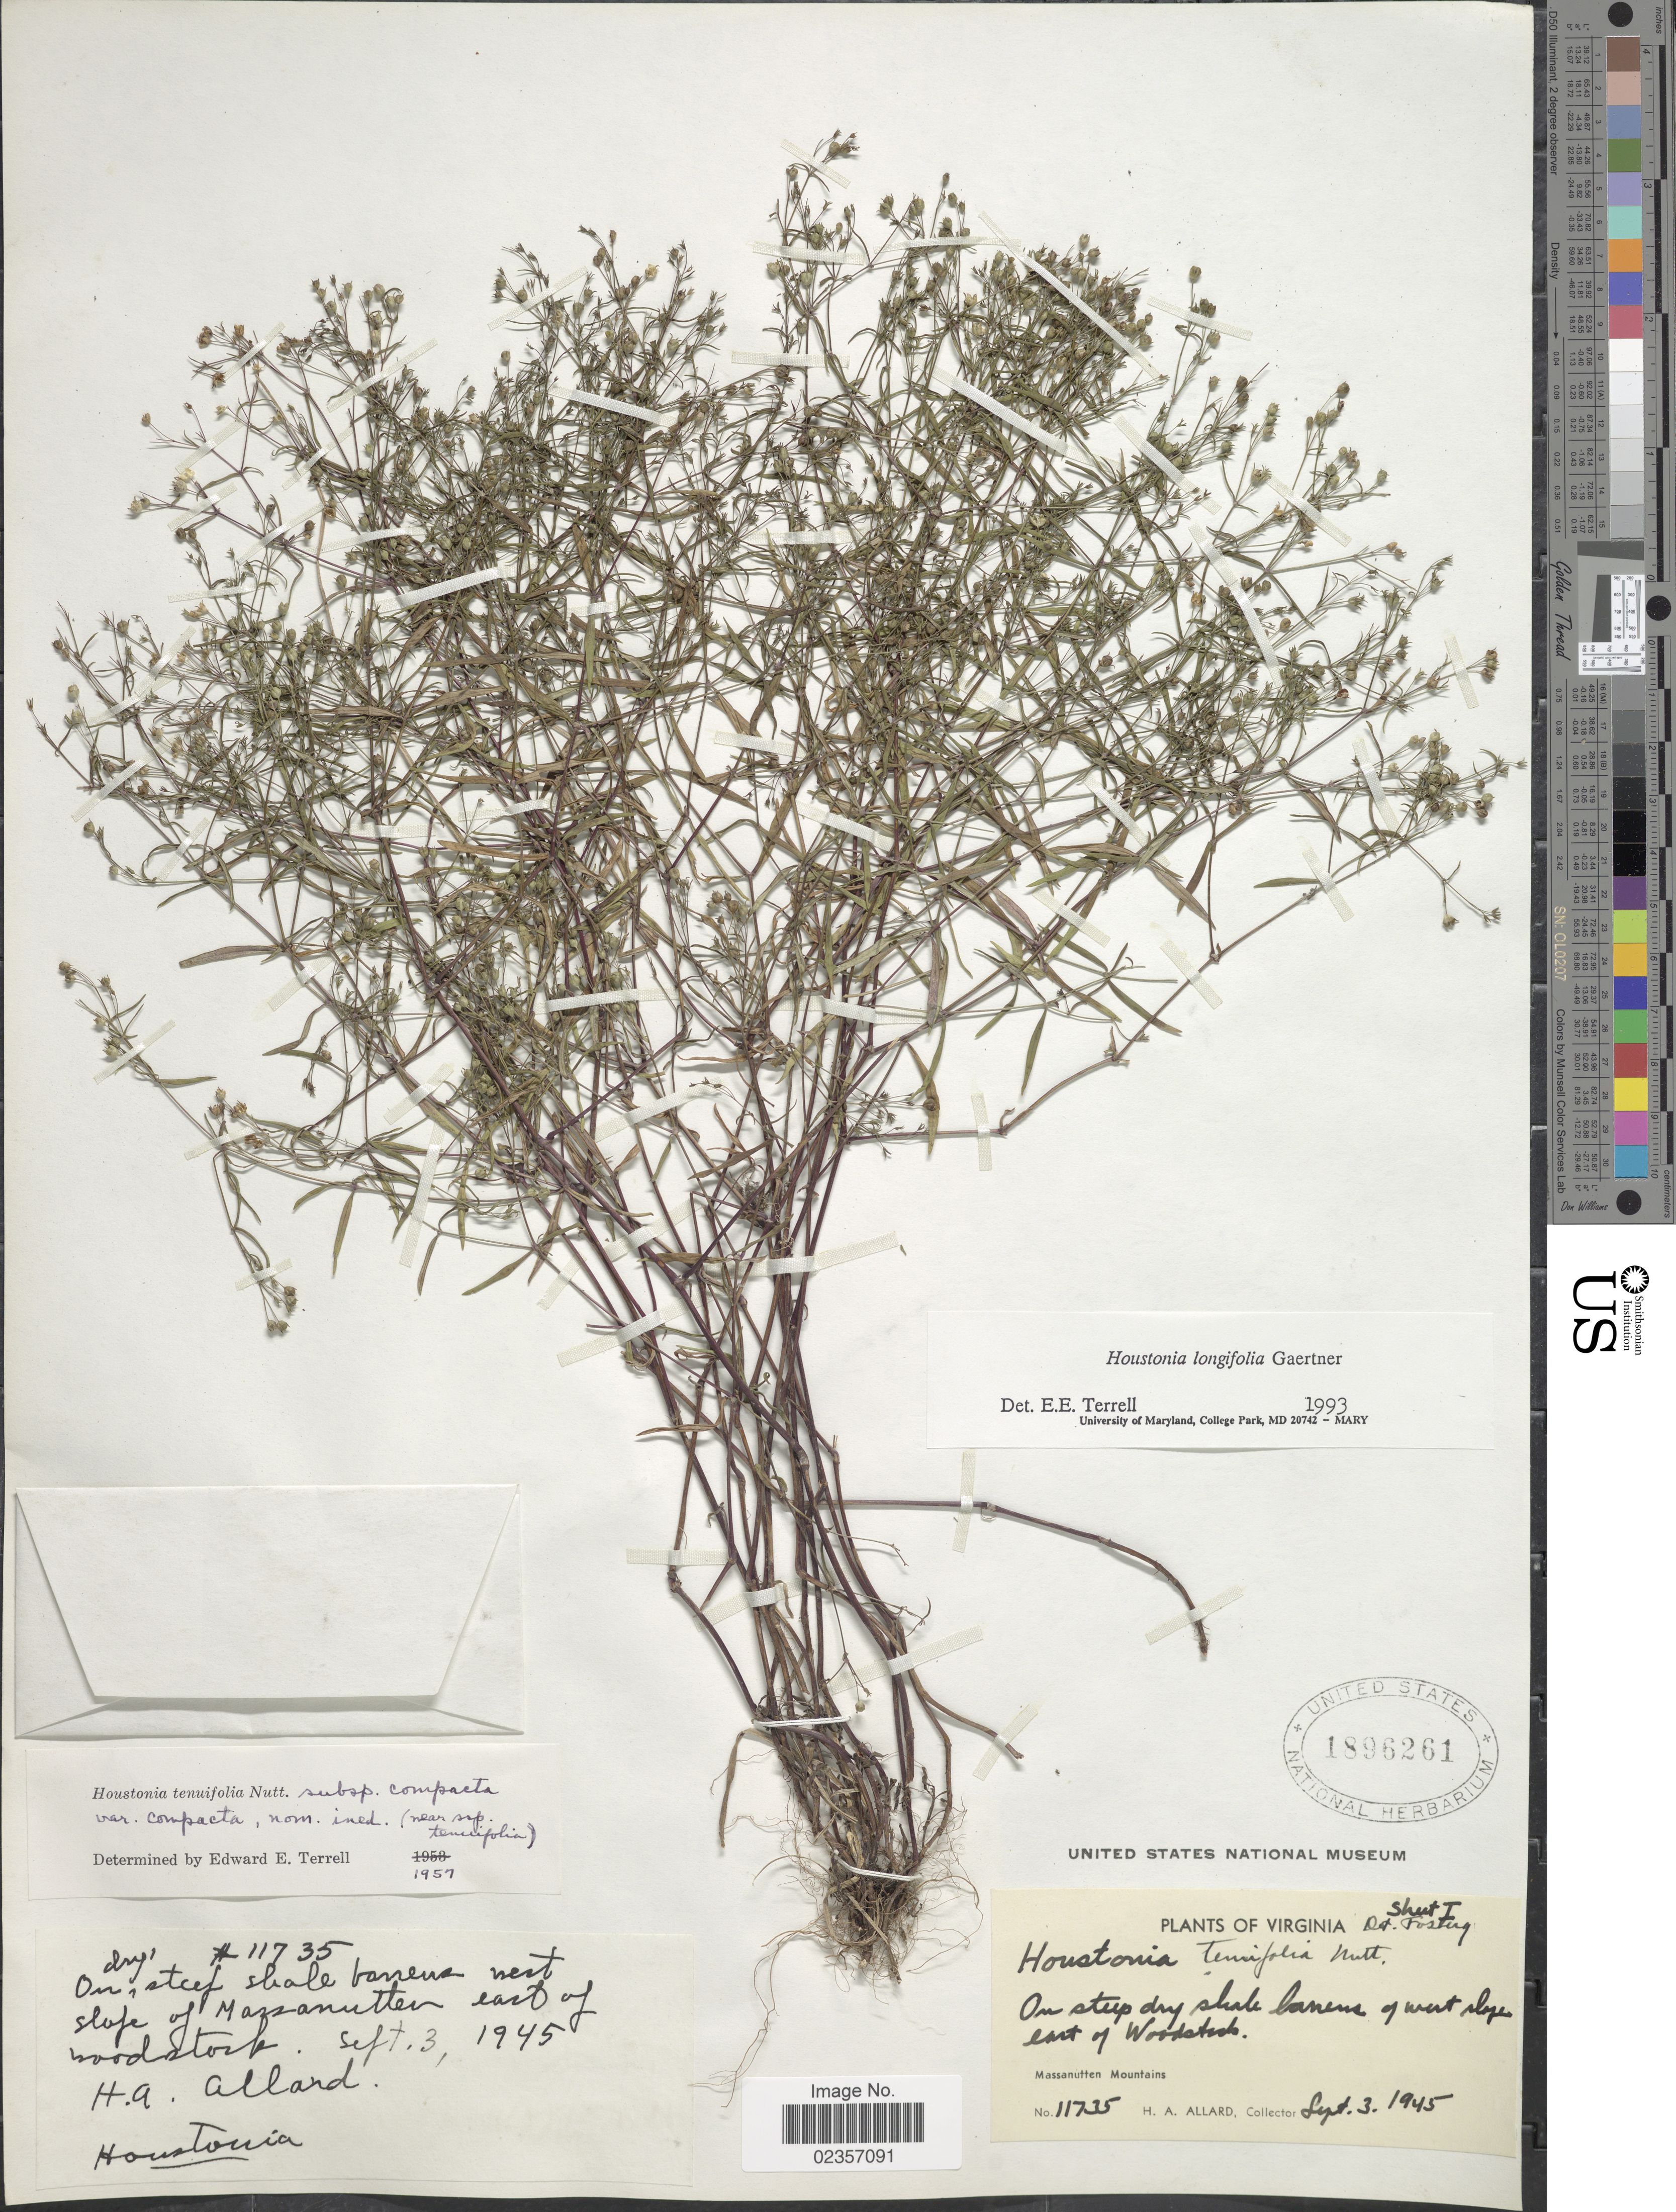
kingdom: Plantae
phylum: Tracheophyta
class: Magnoliopsida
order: Gentianales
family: Rubiaceae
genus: Houstonia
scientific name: Houstonia longifolia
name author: Gaertn.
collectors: H. A. Allard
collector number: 11735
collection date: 1945-09-03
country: United States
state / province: Virginia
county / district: Shenandoah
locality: On steep dry shale barrens of west slopes east of Woodstock, Massanutten Mountains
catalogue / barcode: US 1896261